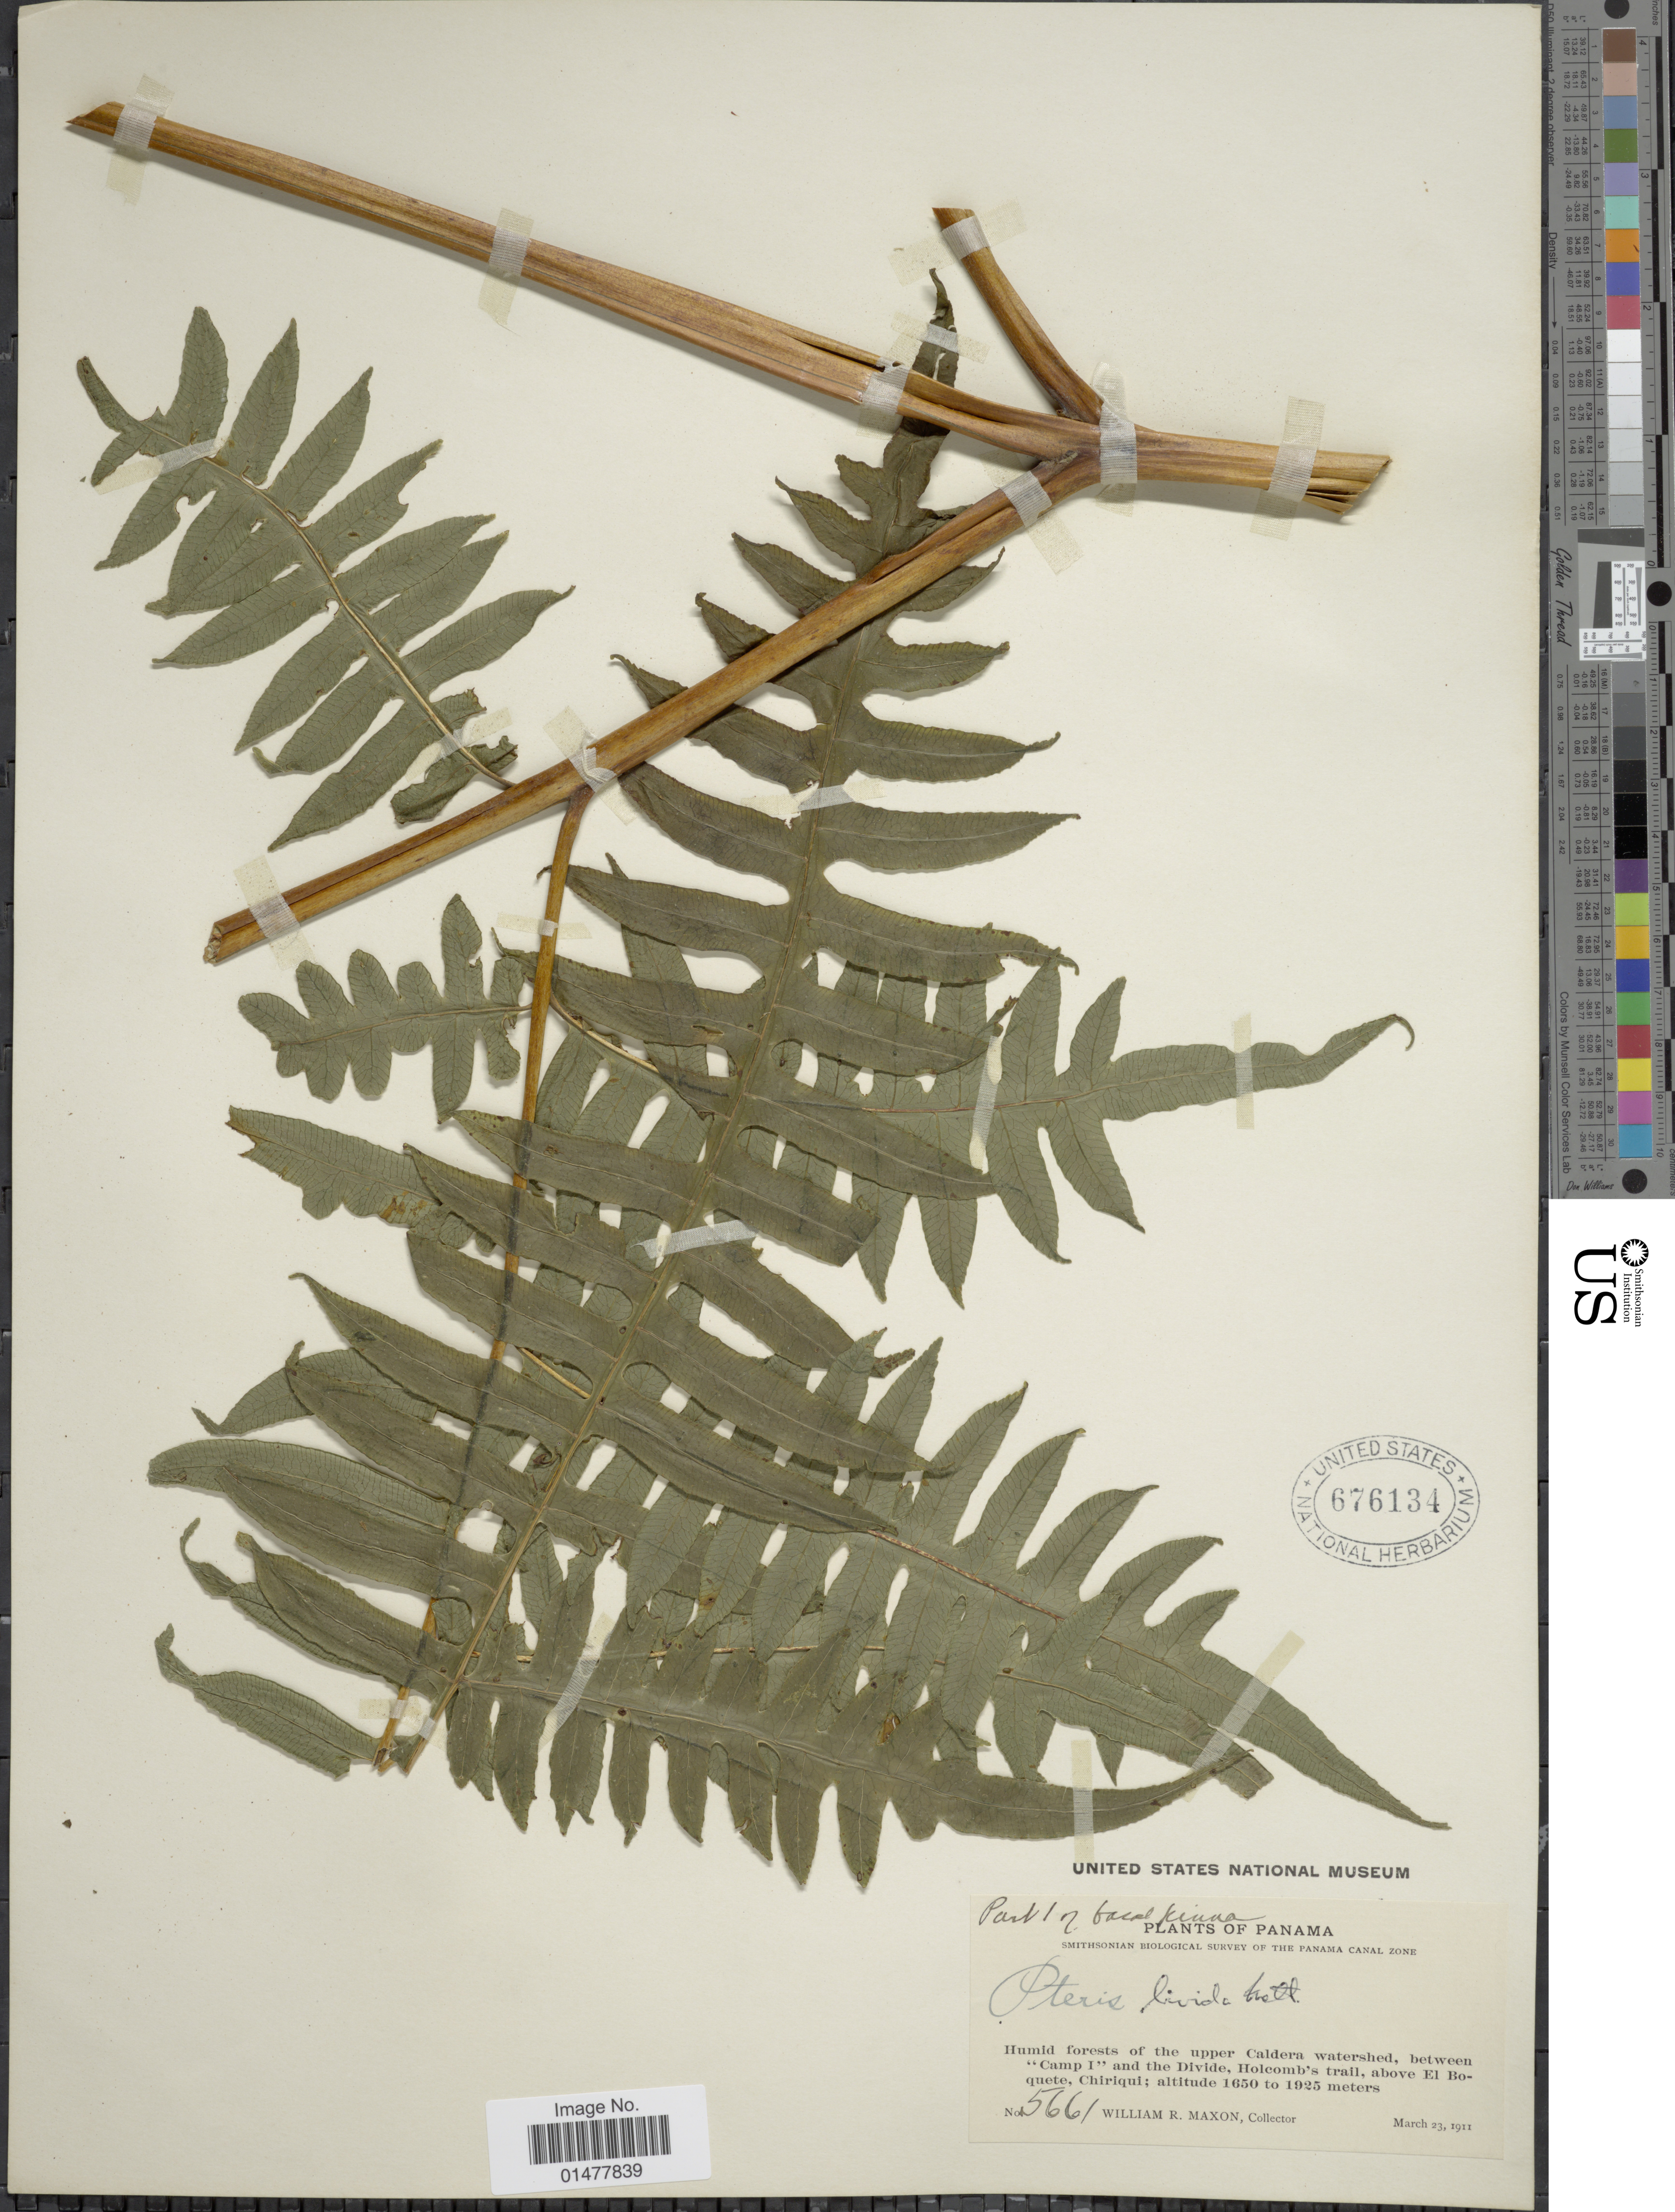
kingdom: Plantae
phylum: Tracheophyta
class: Polypodiopsida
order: Polypodiales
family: Pteridaceae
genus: Pteris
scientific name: Pteris navarrensis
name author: Christ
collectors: W. R. Maxon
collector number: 5661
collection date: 1911-03-23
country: Panama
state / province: Chiriqui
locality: Panama Canal Zone, humid forests of the upper Caldera watershed, between "Camp I"and the Divide, Holcomb's trail, above El Boquete.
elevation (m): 1650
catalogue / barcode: US 676134